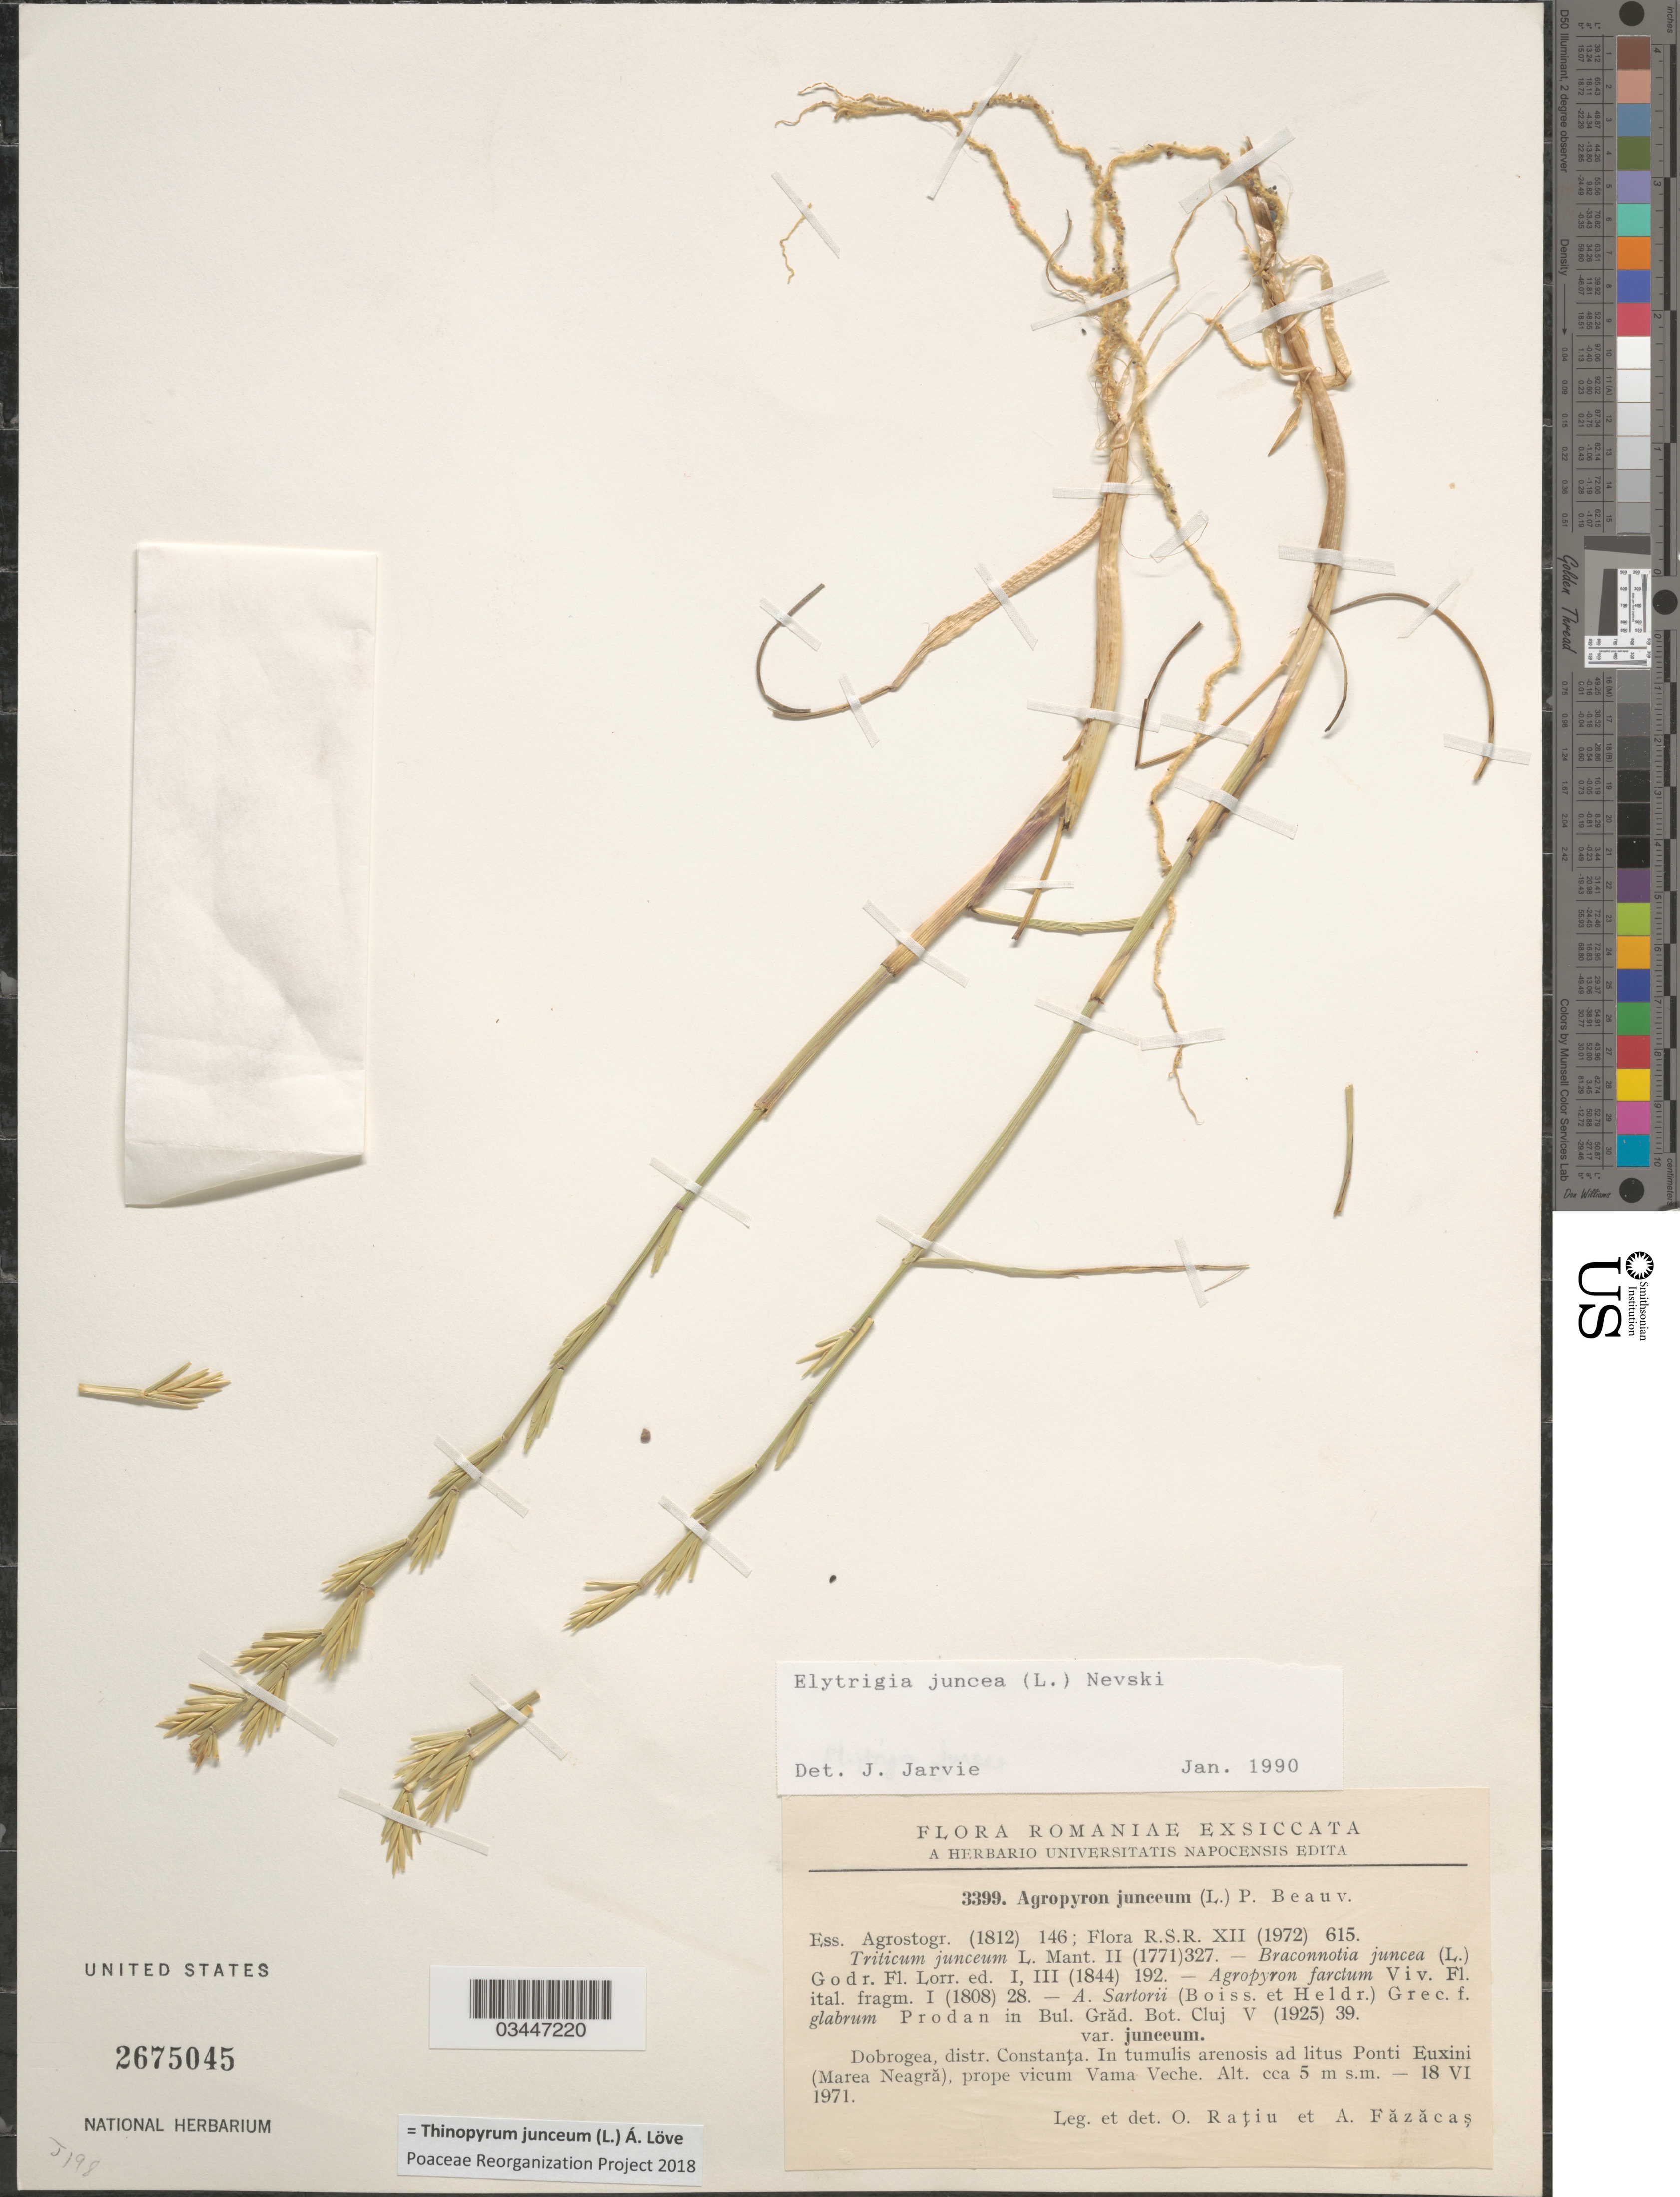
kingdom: Plantae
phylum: Tracheophyta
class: Liliopsida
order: Poales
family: Poaceae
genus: Thinopyrum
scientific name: Thinopyrum junceum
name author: (L.) Á. Löve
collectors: O. Ratiu & A. Fazacas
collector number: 3399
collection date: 1971-06-18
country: Romania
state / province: Constanta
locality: Romaniae. Dobrogea, distr. Constanţa. In tumulis arenosis ad litus Ponti Euxini (Marea Neagră), prope vicum Vama Veche.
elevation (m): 5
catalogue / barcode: US 2675045